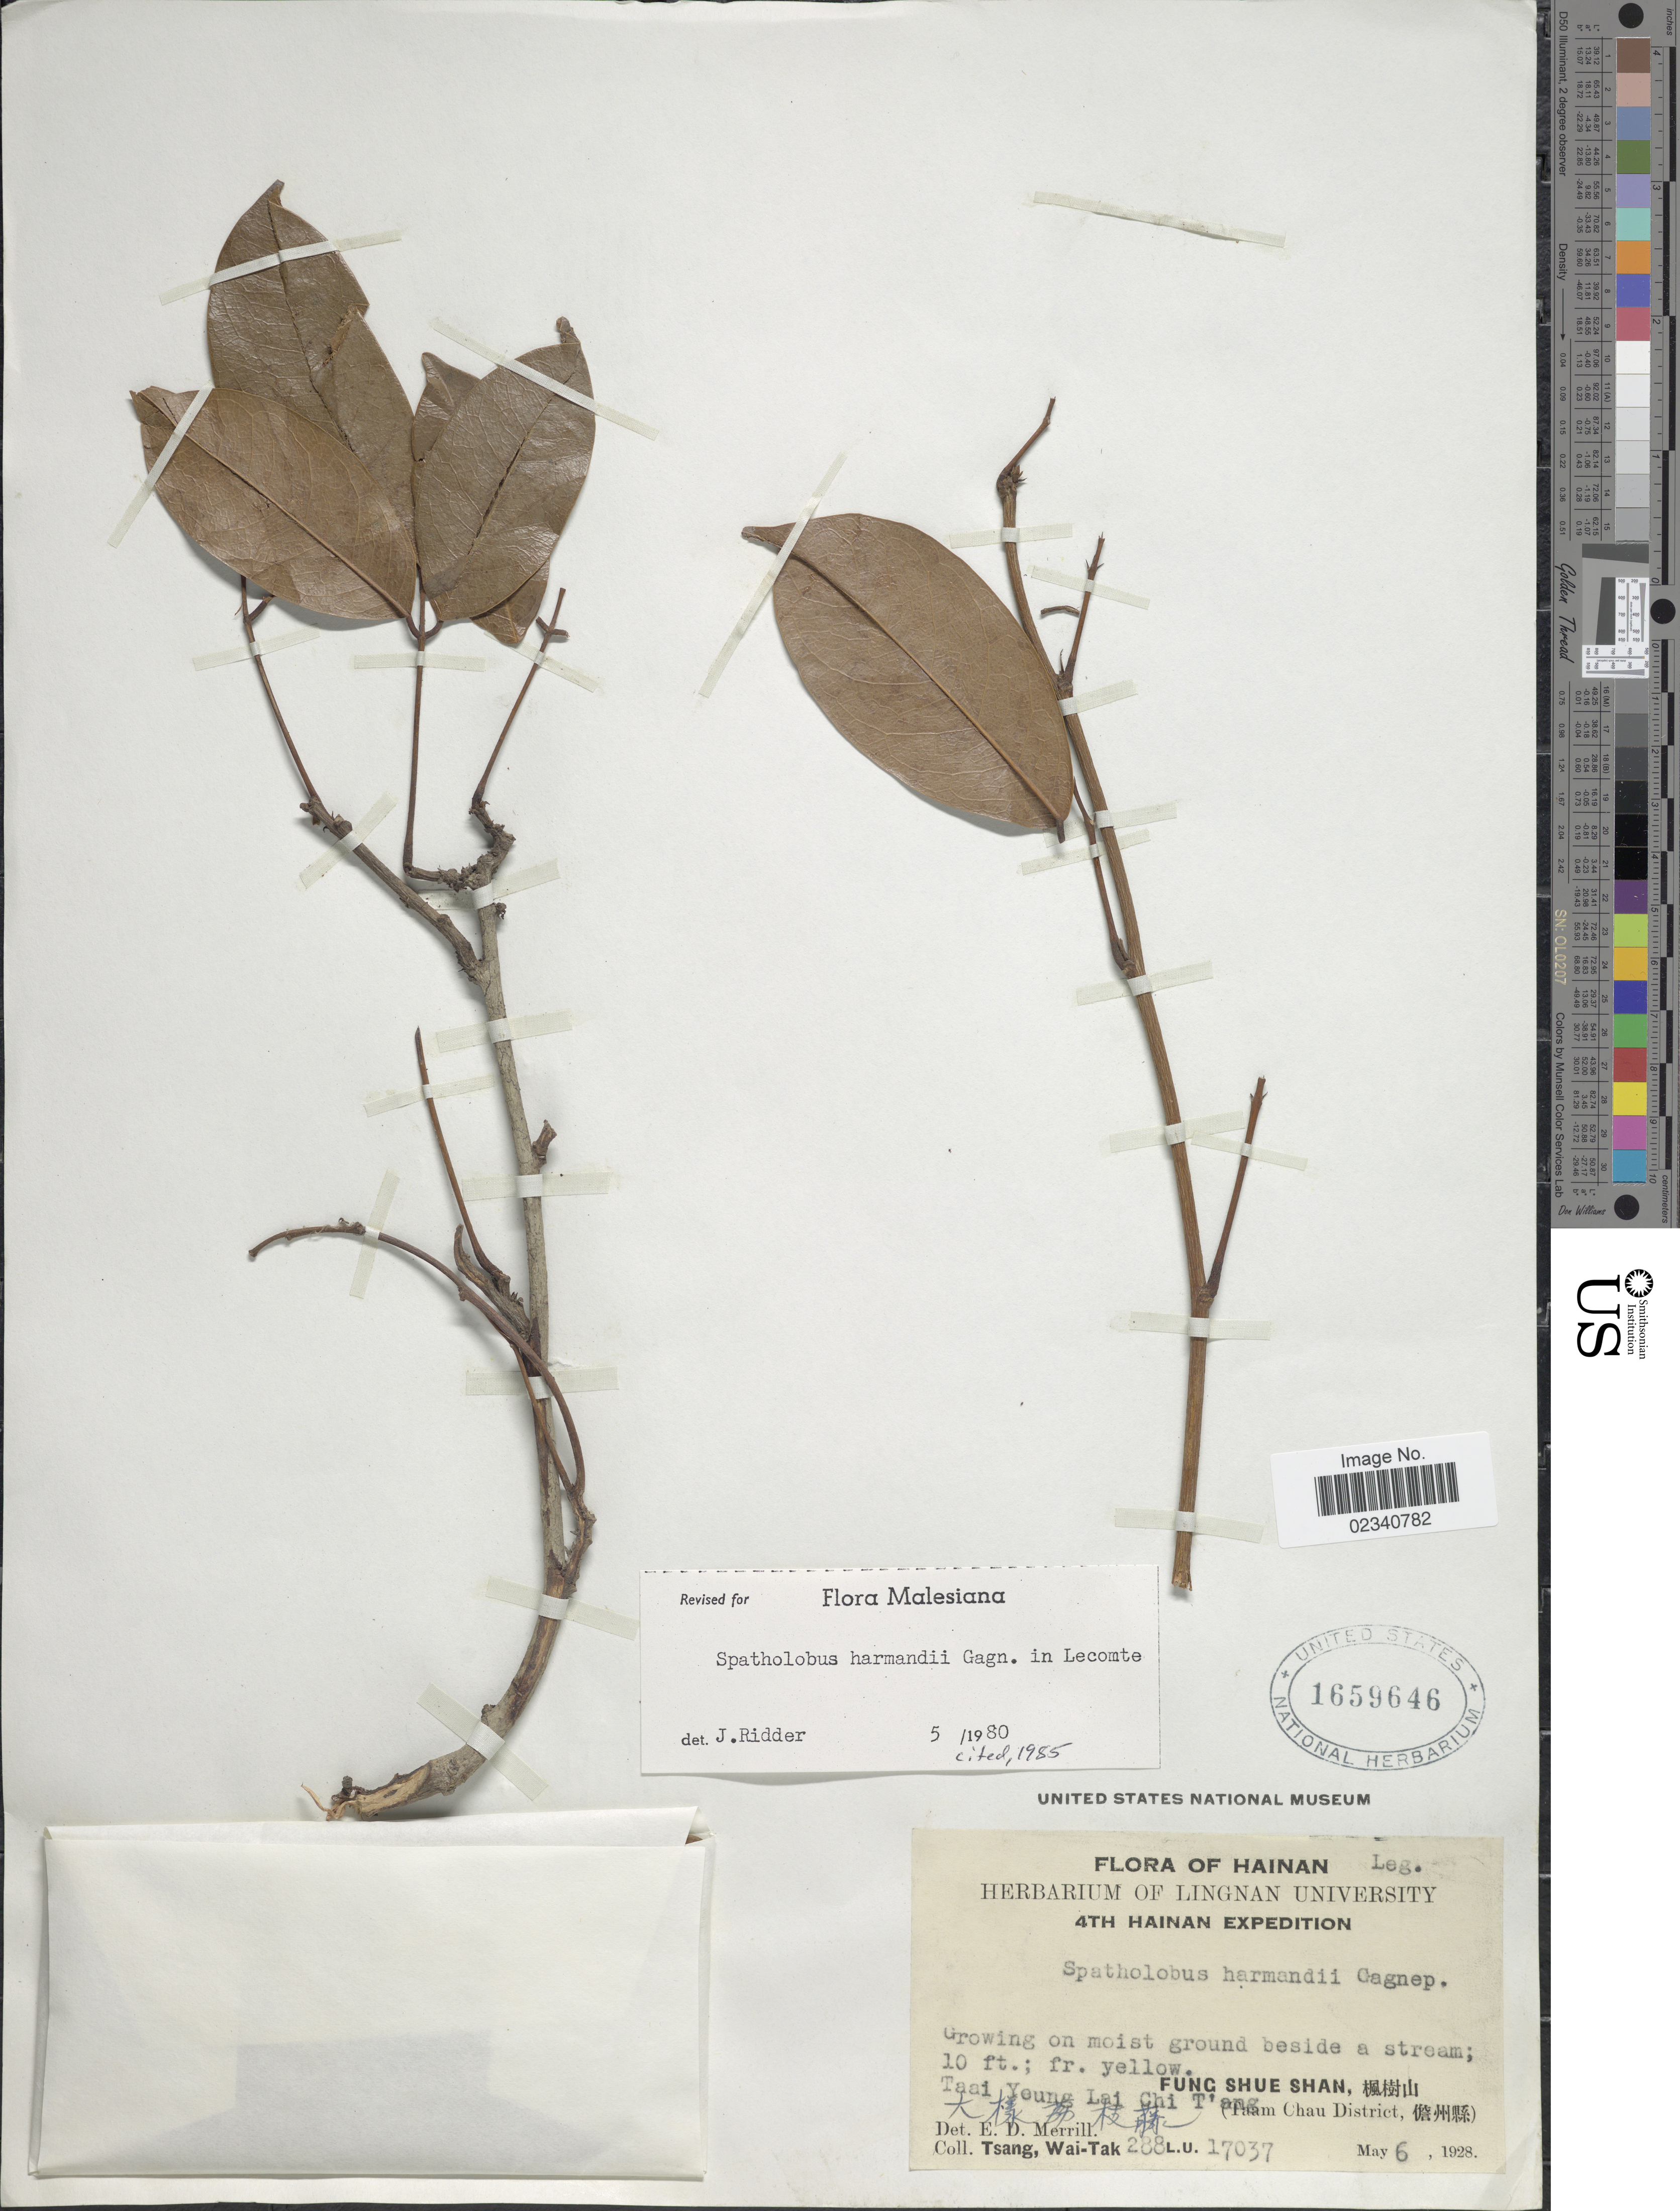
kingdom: Plantae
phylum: Tracheophyta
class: Magnoliopsida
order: Fabales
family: Fabaceae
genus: Spatholobus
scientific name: Spatholobus harmandii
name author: Gagnep.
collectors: W. T. Tsang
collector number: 288/L.U.17037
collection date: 1928-05-06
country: China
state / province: Hainan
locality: Fung Shue Shan, (Taam Chau District). Taai Yeung Lai Chi T'ang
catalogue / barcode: US 1659646